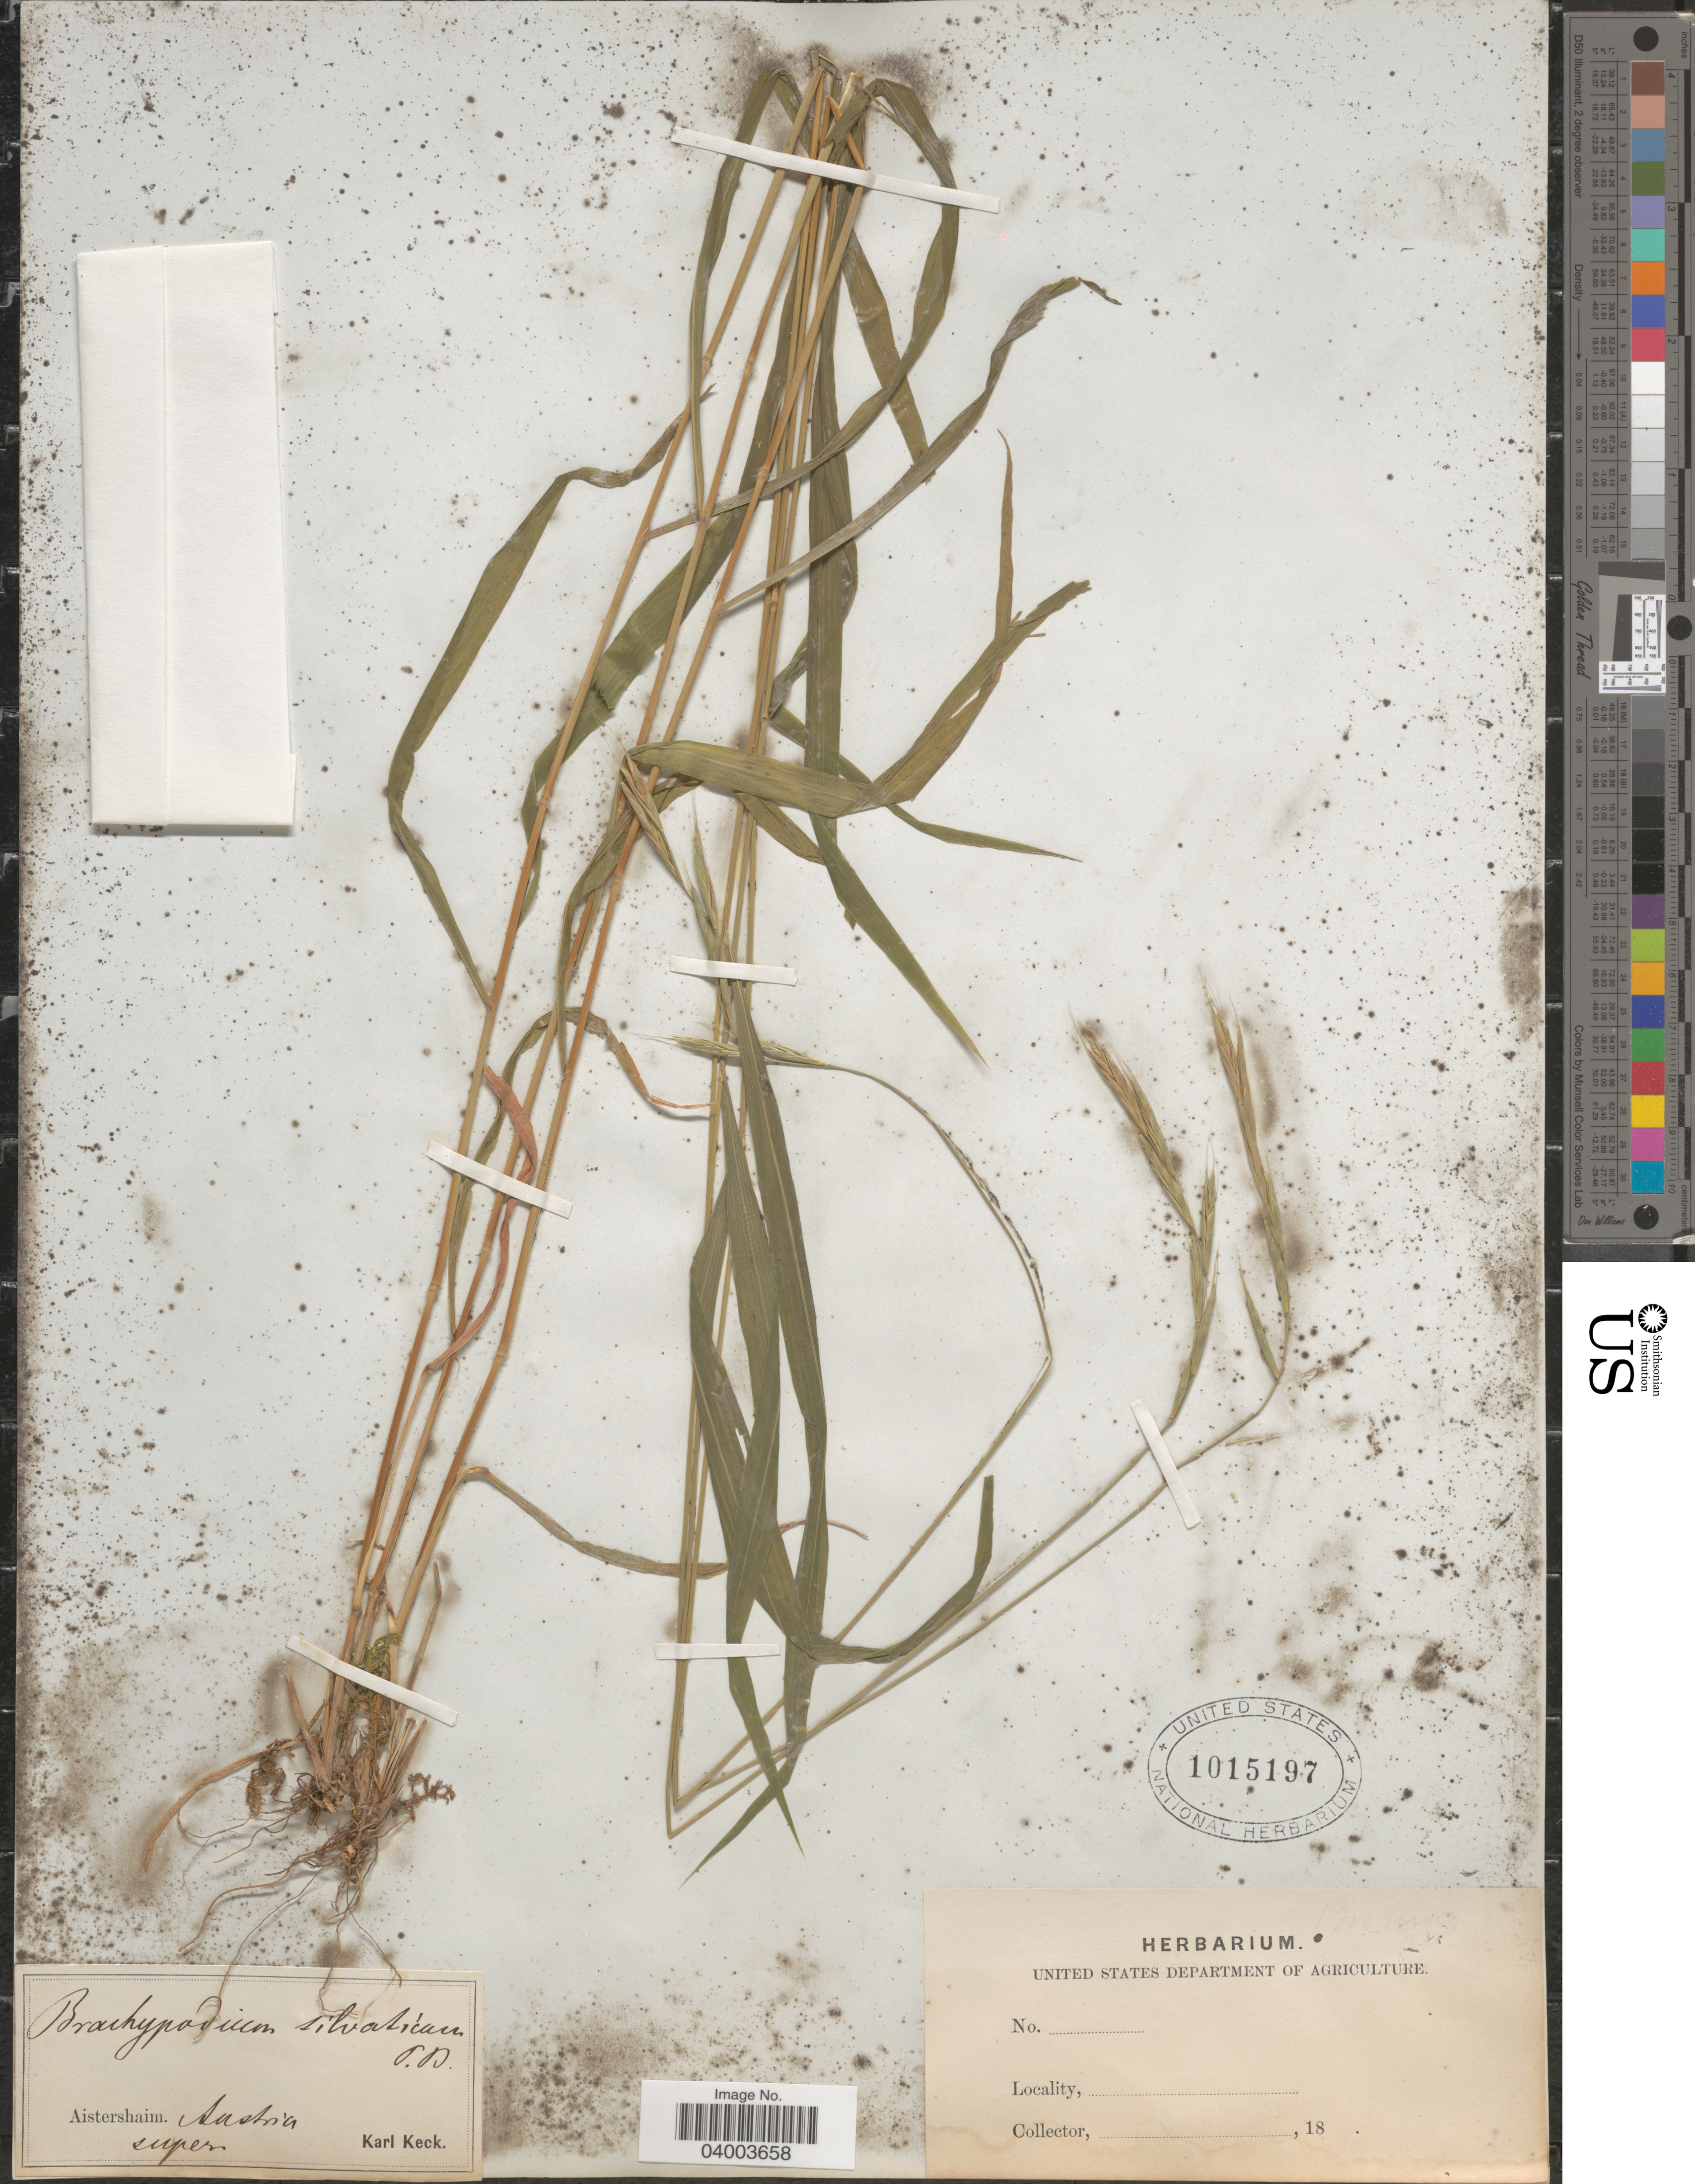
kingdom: Plantae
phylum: Tracheophyta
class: Liliopsida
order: Poales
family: Poaceae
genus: Brachypodium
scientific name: Brachypodium sylvaticum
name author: (Huds.) P. Beauv.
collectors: K. Keck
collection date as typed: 18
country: Austria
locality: Aistershaim. Austria super.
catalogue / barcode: US 1015197